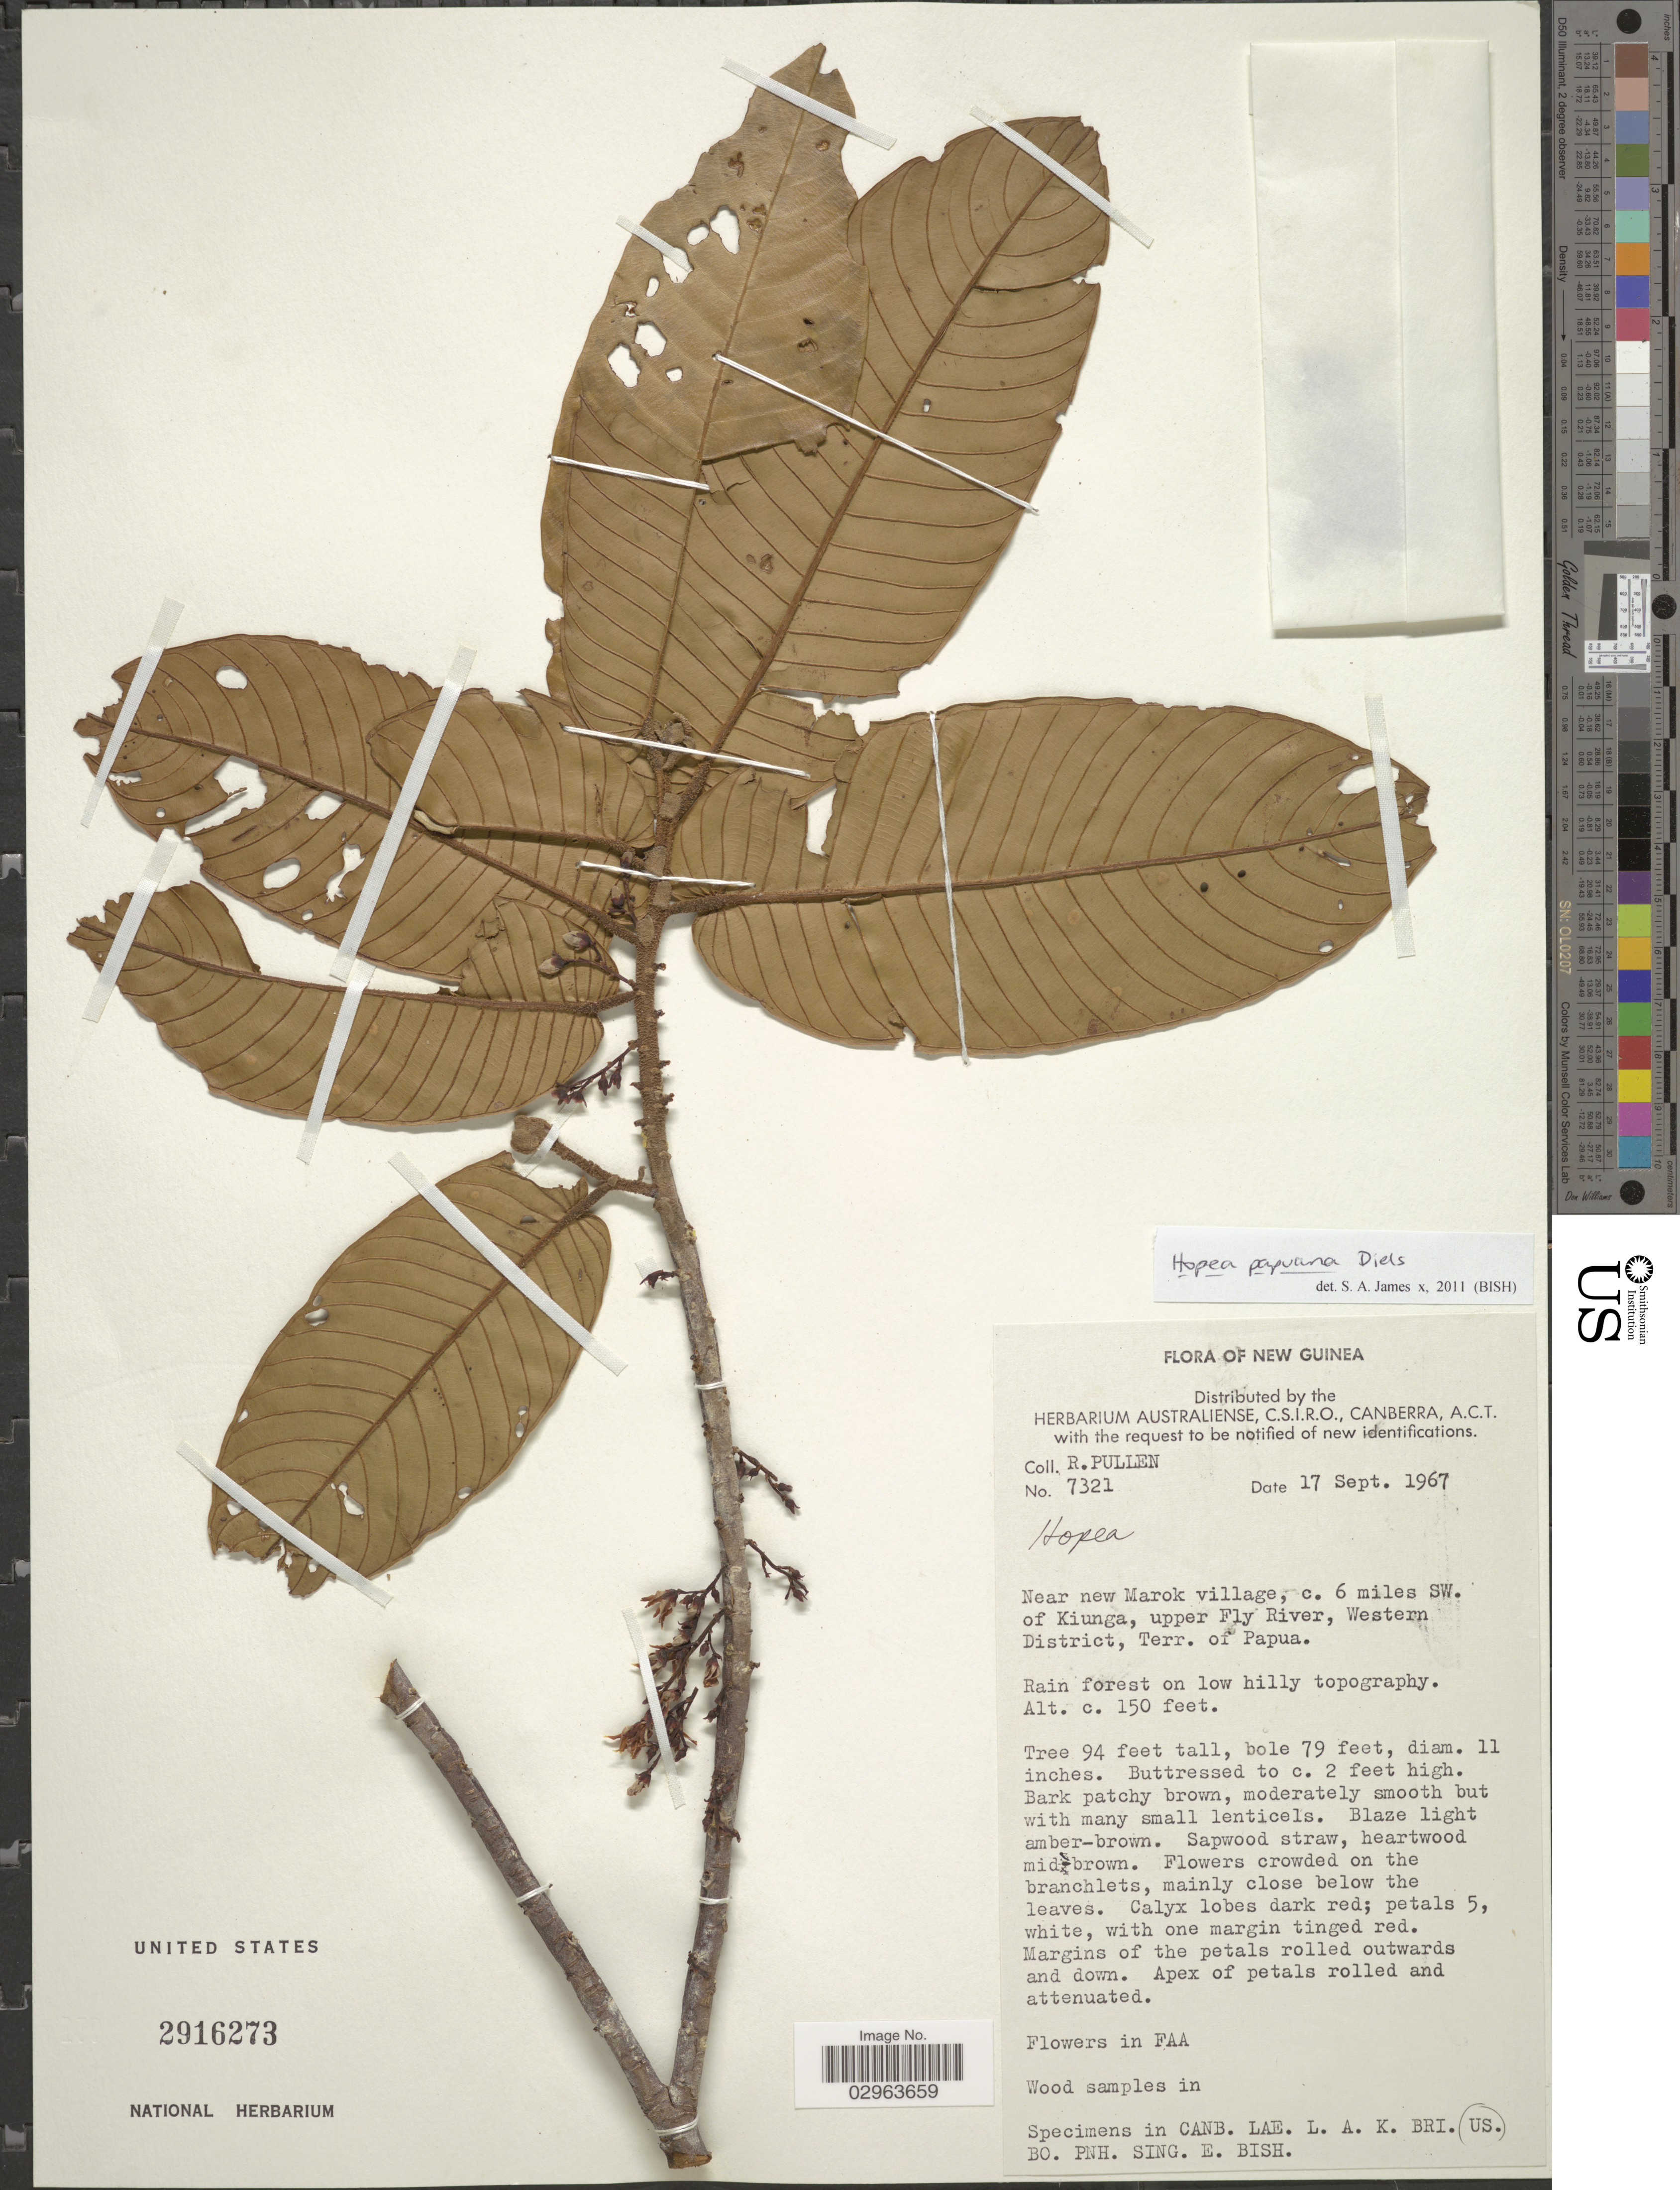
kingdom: Plantae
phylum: Tracheophyta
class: Magnoliopsida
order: Malvales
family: Dipterocarpaceae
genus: Hopea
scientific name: Hopea papuana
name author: Diels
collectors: R. Pullen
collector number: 7321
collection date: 1967-09-17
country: Papua New Guinea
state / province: Manus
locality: New Guinea. Near new Marok village, c. 6 miles SW. of Kiunga, upper Fly River, Western District, Terr. of Papua.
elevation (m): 46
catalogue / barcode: US 2916273